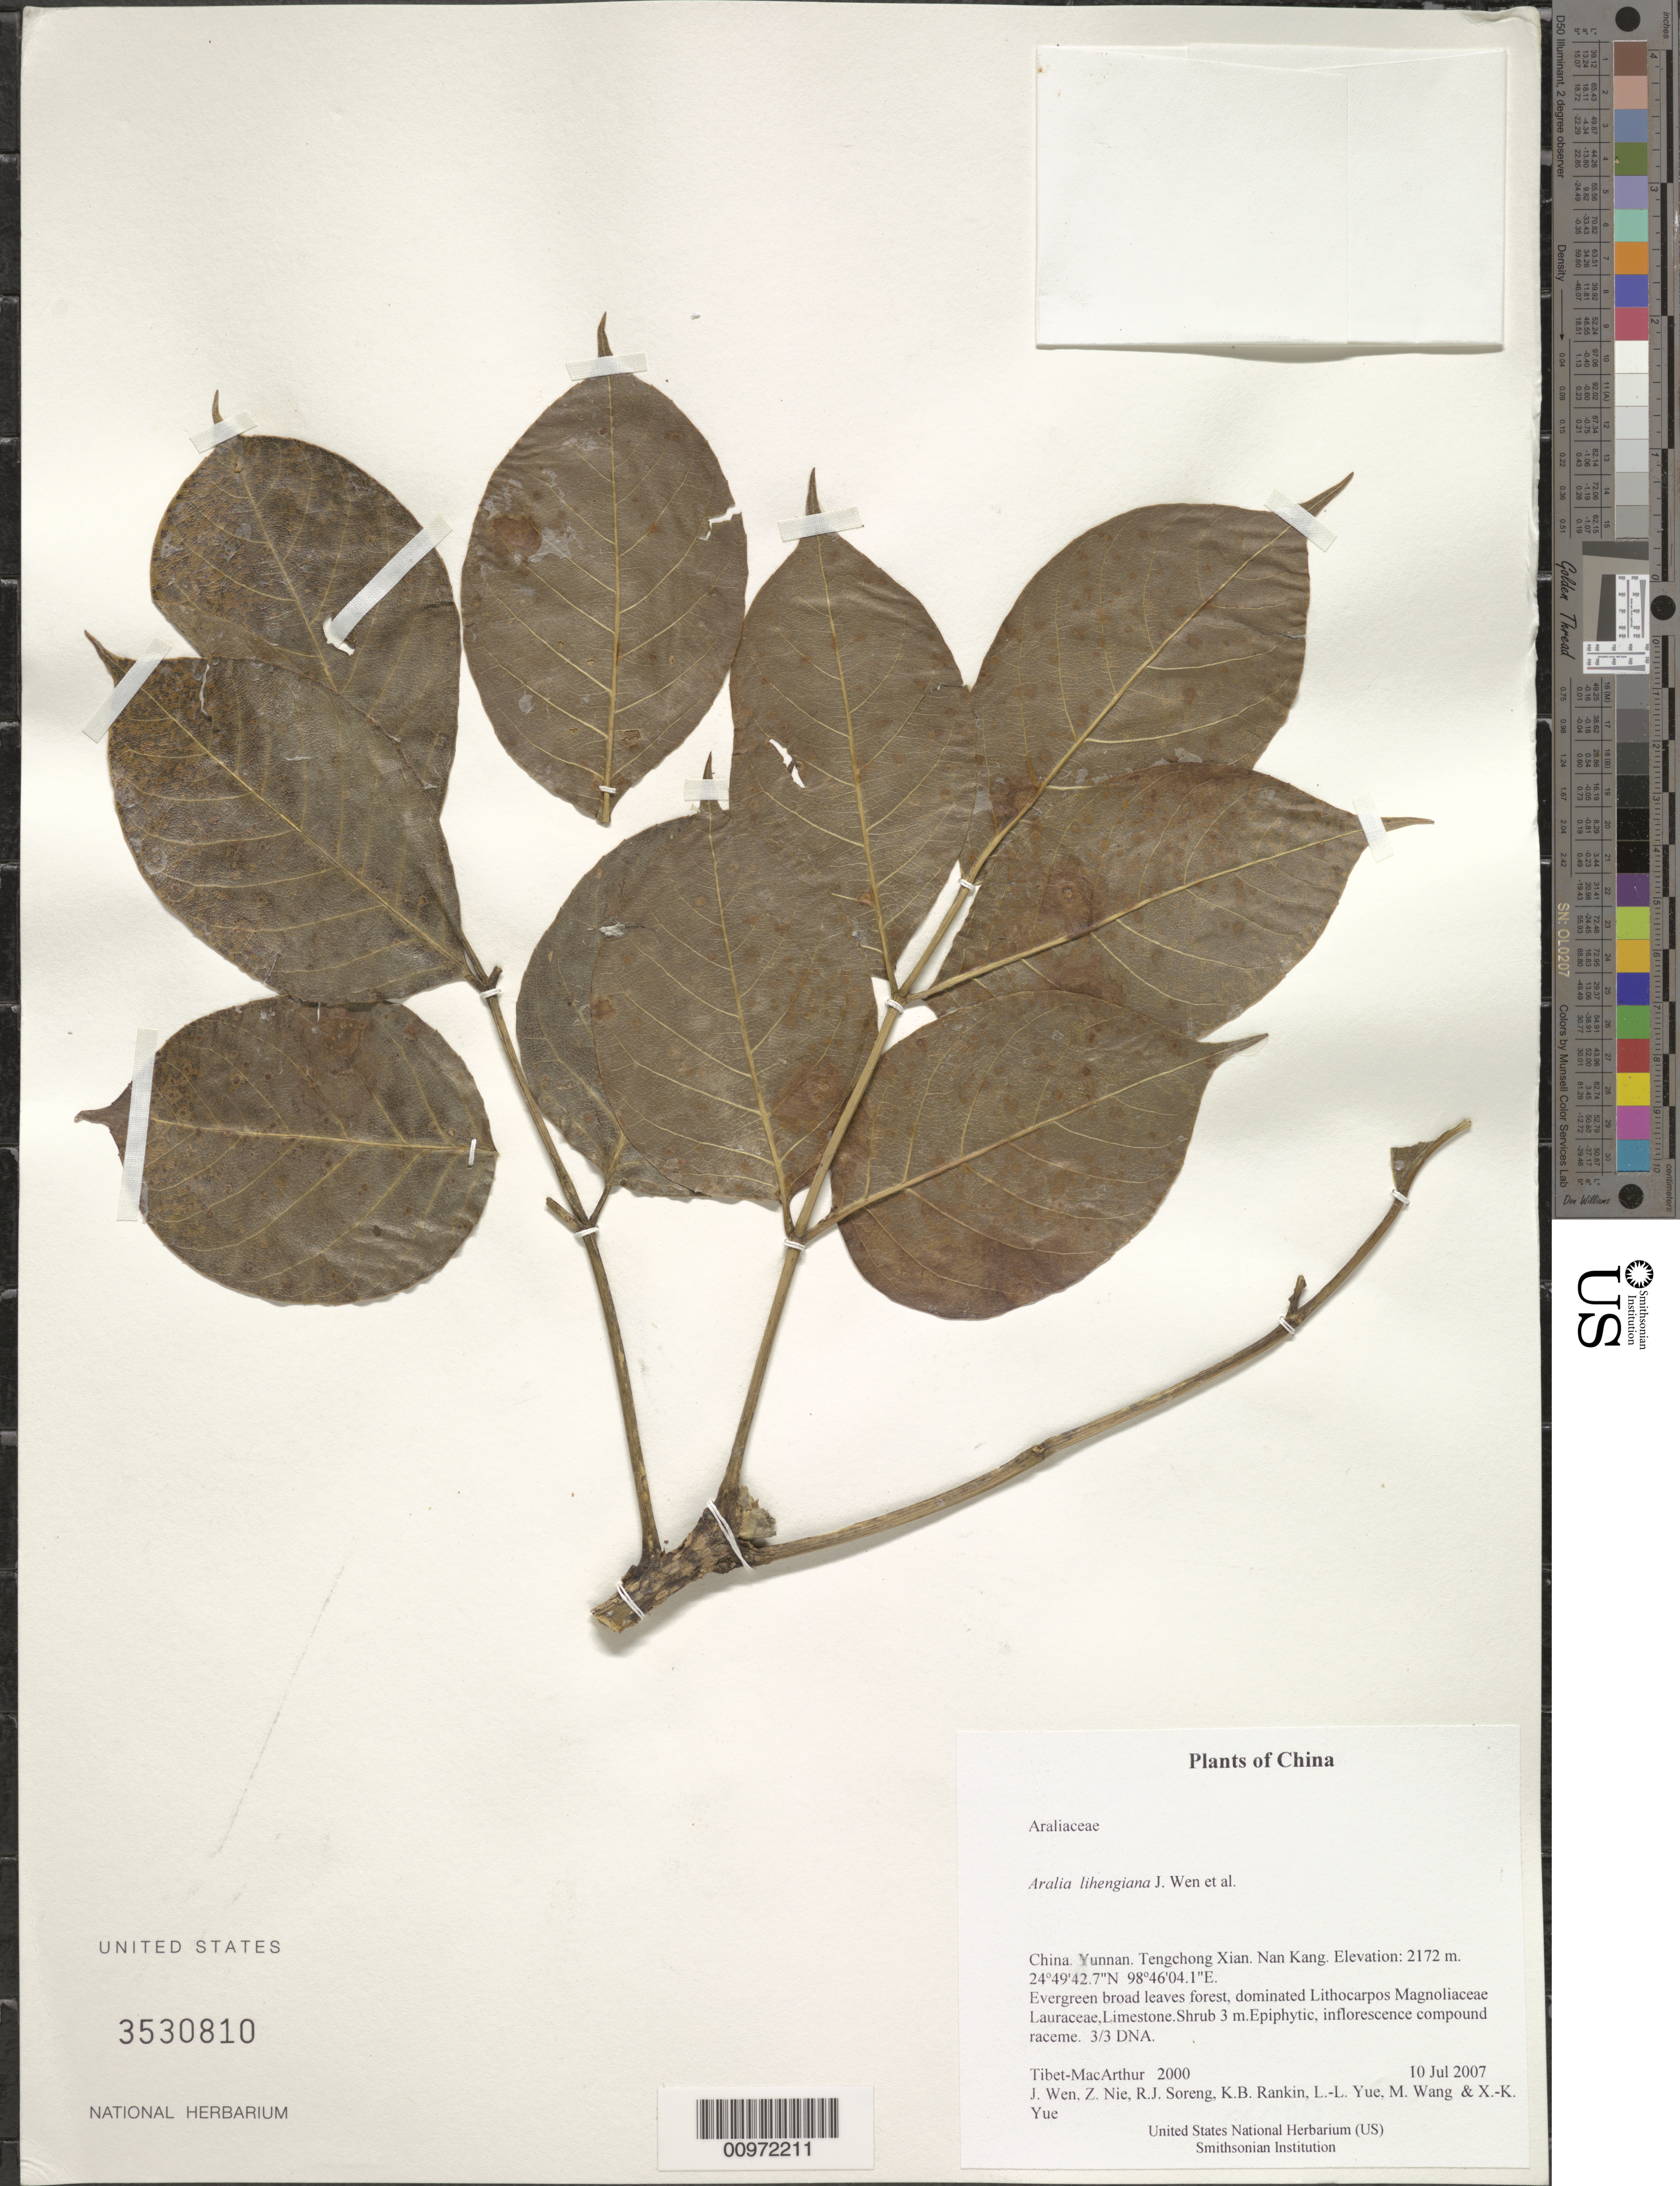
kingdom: Plantae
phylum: Tracheophyta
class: Magnoliopsida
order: Apiales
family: Araliaceae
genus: Aralia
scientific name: Aralia lihengiana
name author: J. Wen & et al.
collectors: Tibet-MacArthur, J. Wen, Z. Nie, R. J. Soreng, K. Rankin, L. Yue, M. Wang & X. Yue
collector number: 2000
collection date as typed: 10 Jul 2007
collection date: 2007-07-10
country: China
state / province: Yunnan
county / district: Tengchong Xian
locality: Nan Kang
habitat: Evergreen broad leaves forest, dominated Lithocarpos Magnoliaceae Lauraceae,Limestone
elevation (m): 2172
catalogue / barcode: US 3530810